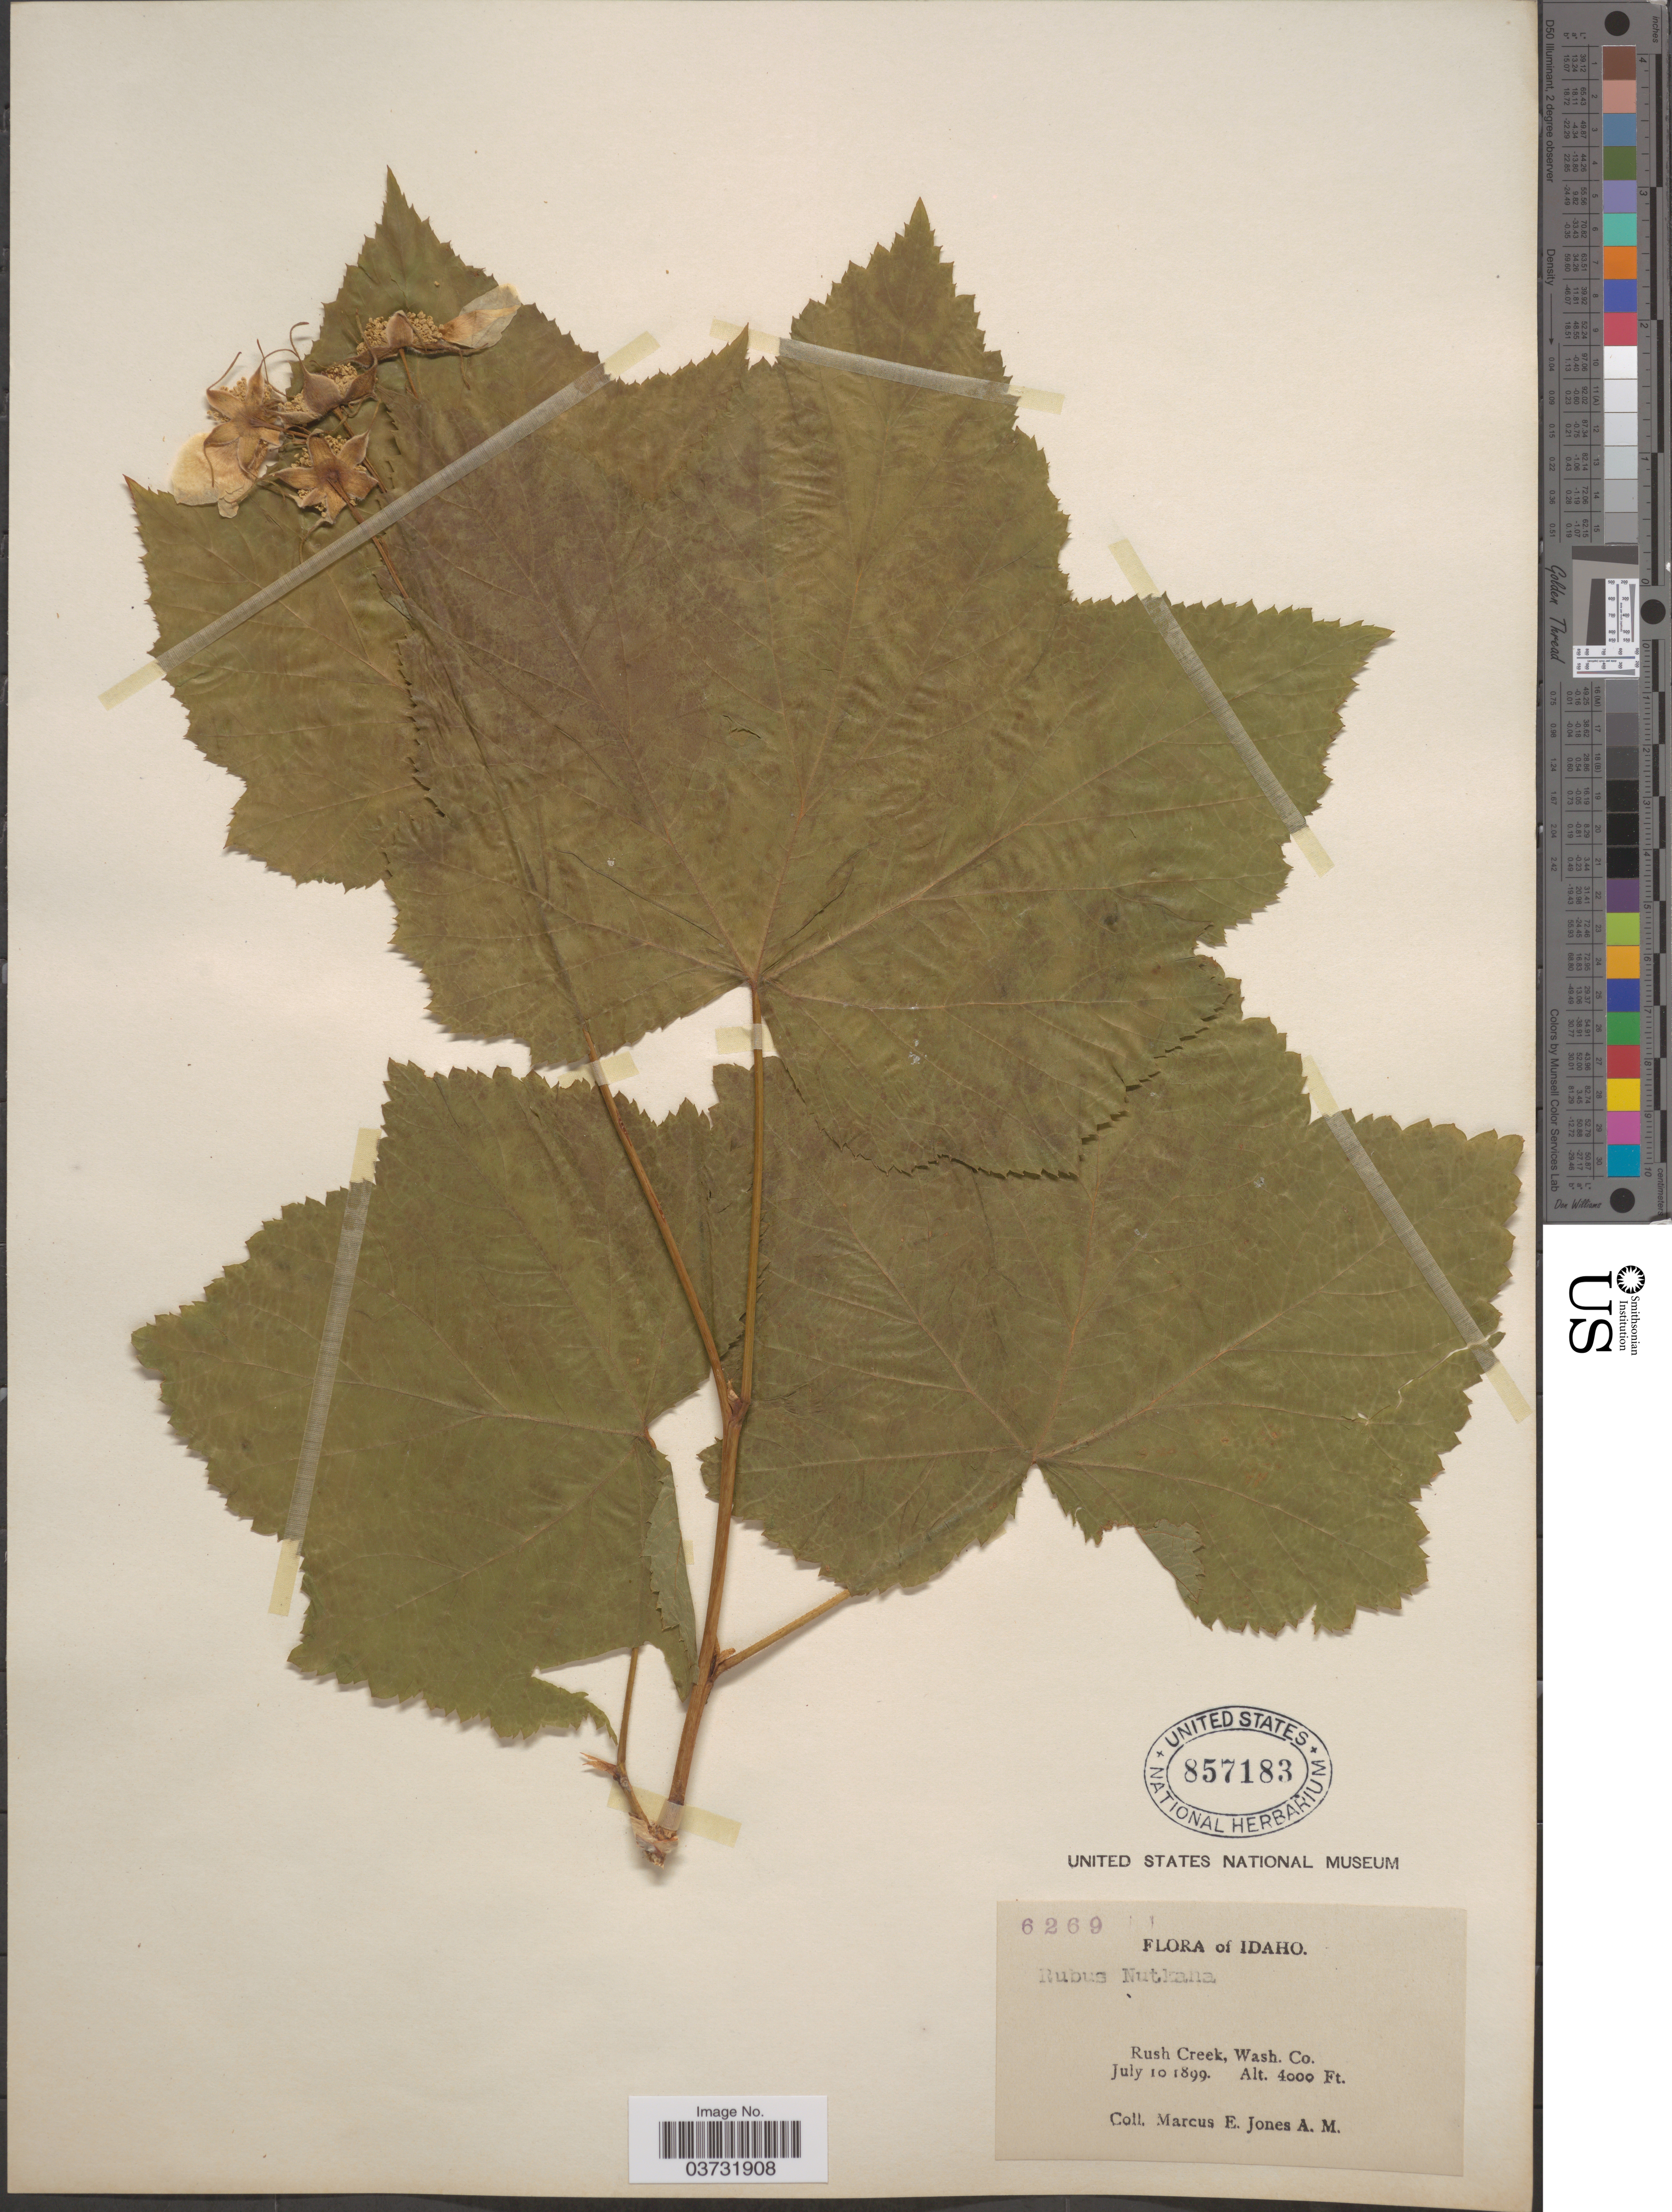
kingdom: Plantae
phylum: Tracheophyta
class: Magnoliopsida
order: Rosales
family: Rosaceae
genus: Rubus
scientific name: Rubus parviflorus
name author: Nutt.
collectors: M. E. Jones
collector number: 6269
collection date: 1899-07-10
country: United States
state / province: Idaho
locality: Rush Creek, Wash. Co.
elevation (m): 1219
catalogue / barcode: US 857183